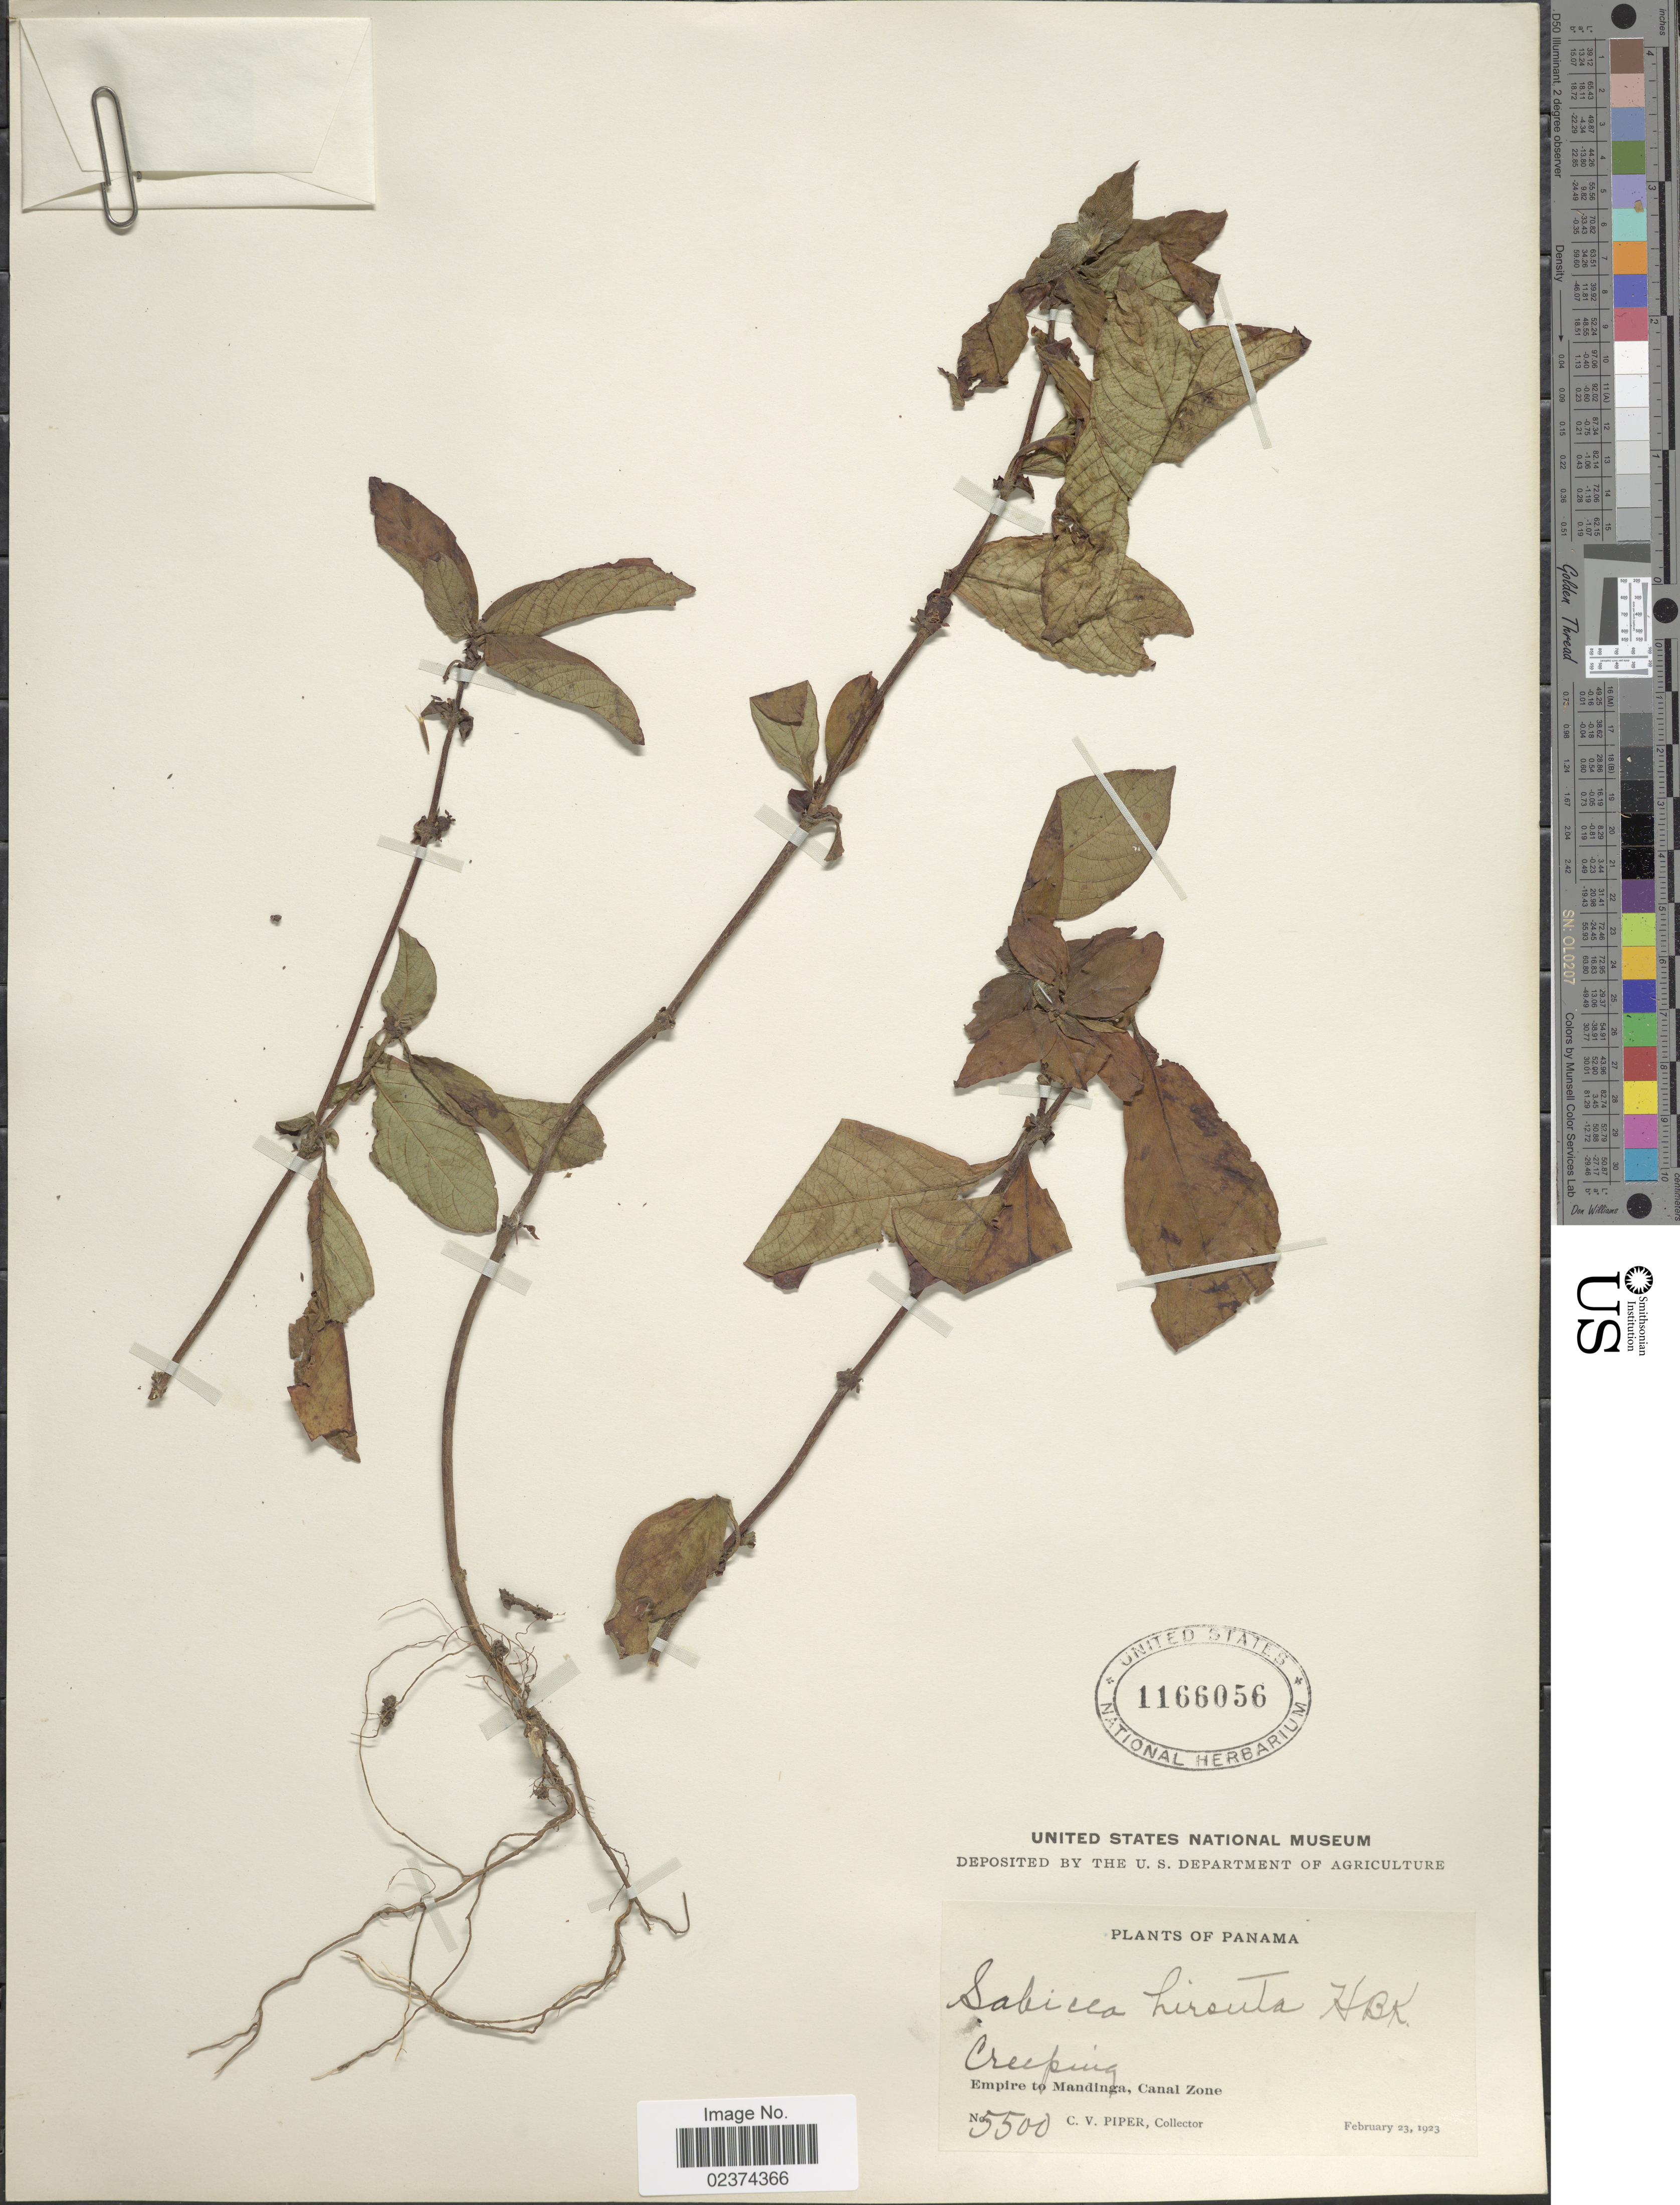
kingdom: Plantae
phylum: Tracheophyta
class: Magnoliopsida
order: Gentianales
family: Rubiaceae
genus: Sabicea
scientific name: Sabicea hirsuta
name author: Kunth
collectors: C. V. Piper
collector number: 5500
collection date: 1923-02-23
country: Panama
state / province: Colón / Panamá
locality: Creeping, Empire to Mandinga, Canal Zone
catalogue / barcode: US 1166056